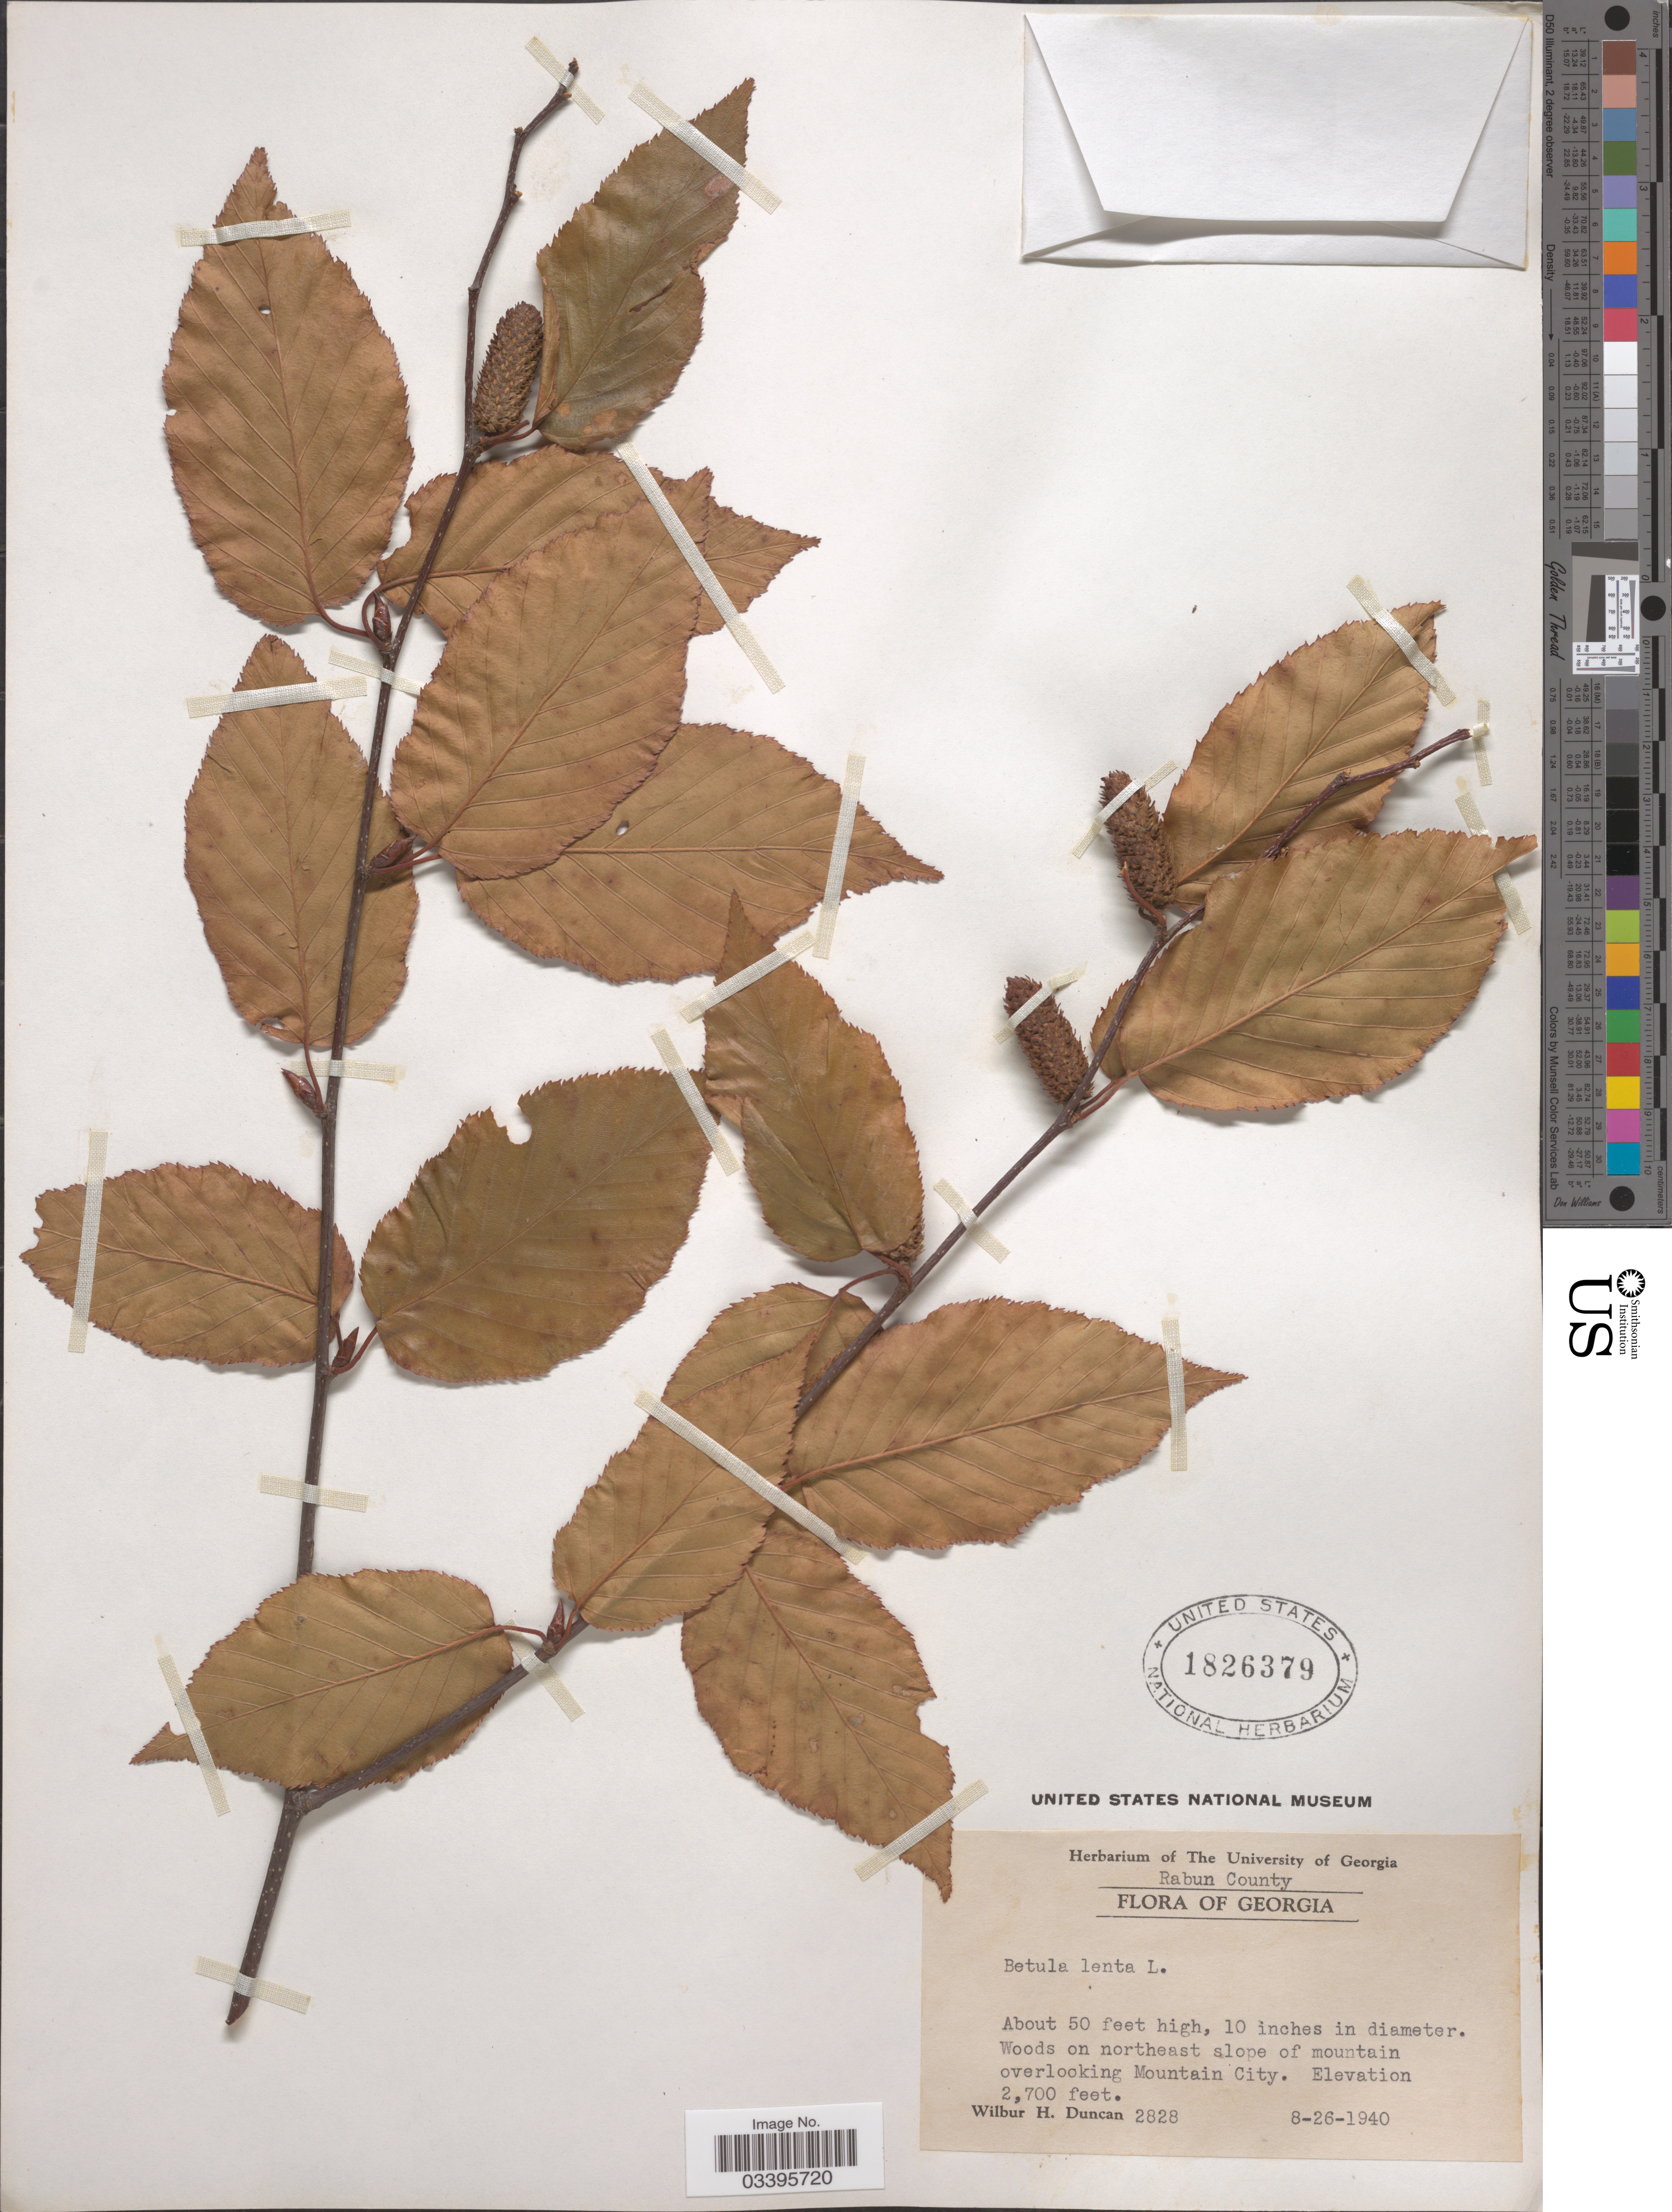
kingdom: Plantae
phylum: Tracheophyta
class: Magnoliopsida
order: Fagales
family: Betulaceae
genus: Betula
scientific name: Betula lenta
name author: L.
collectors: W. H. Duncan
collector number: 2828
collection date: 1940-08-26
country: United States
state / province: Georgia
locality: Rabun County. Woods on northeast slope of mountain overlooking Mountain City.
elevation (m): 823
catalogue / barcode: US 1826379